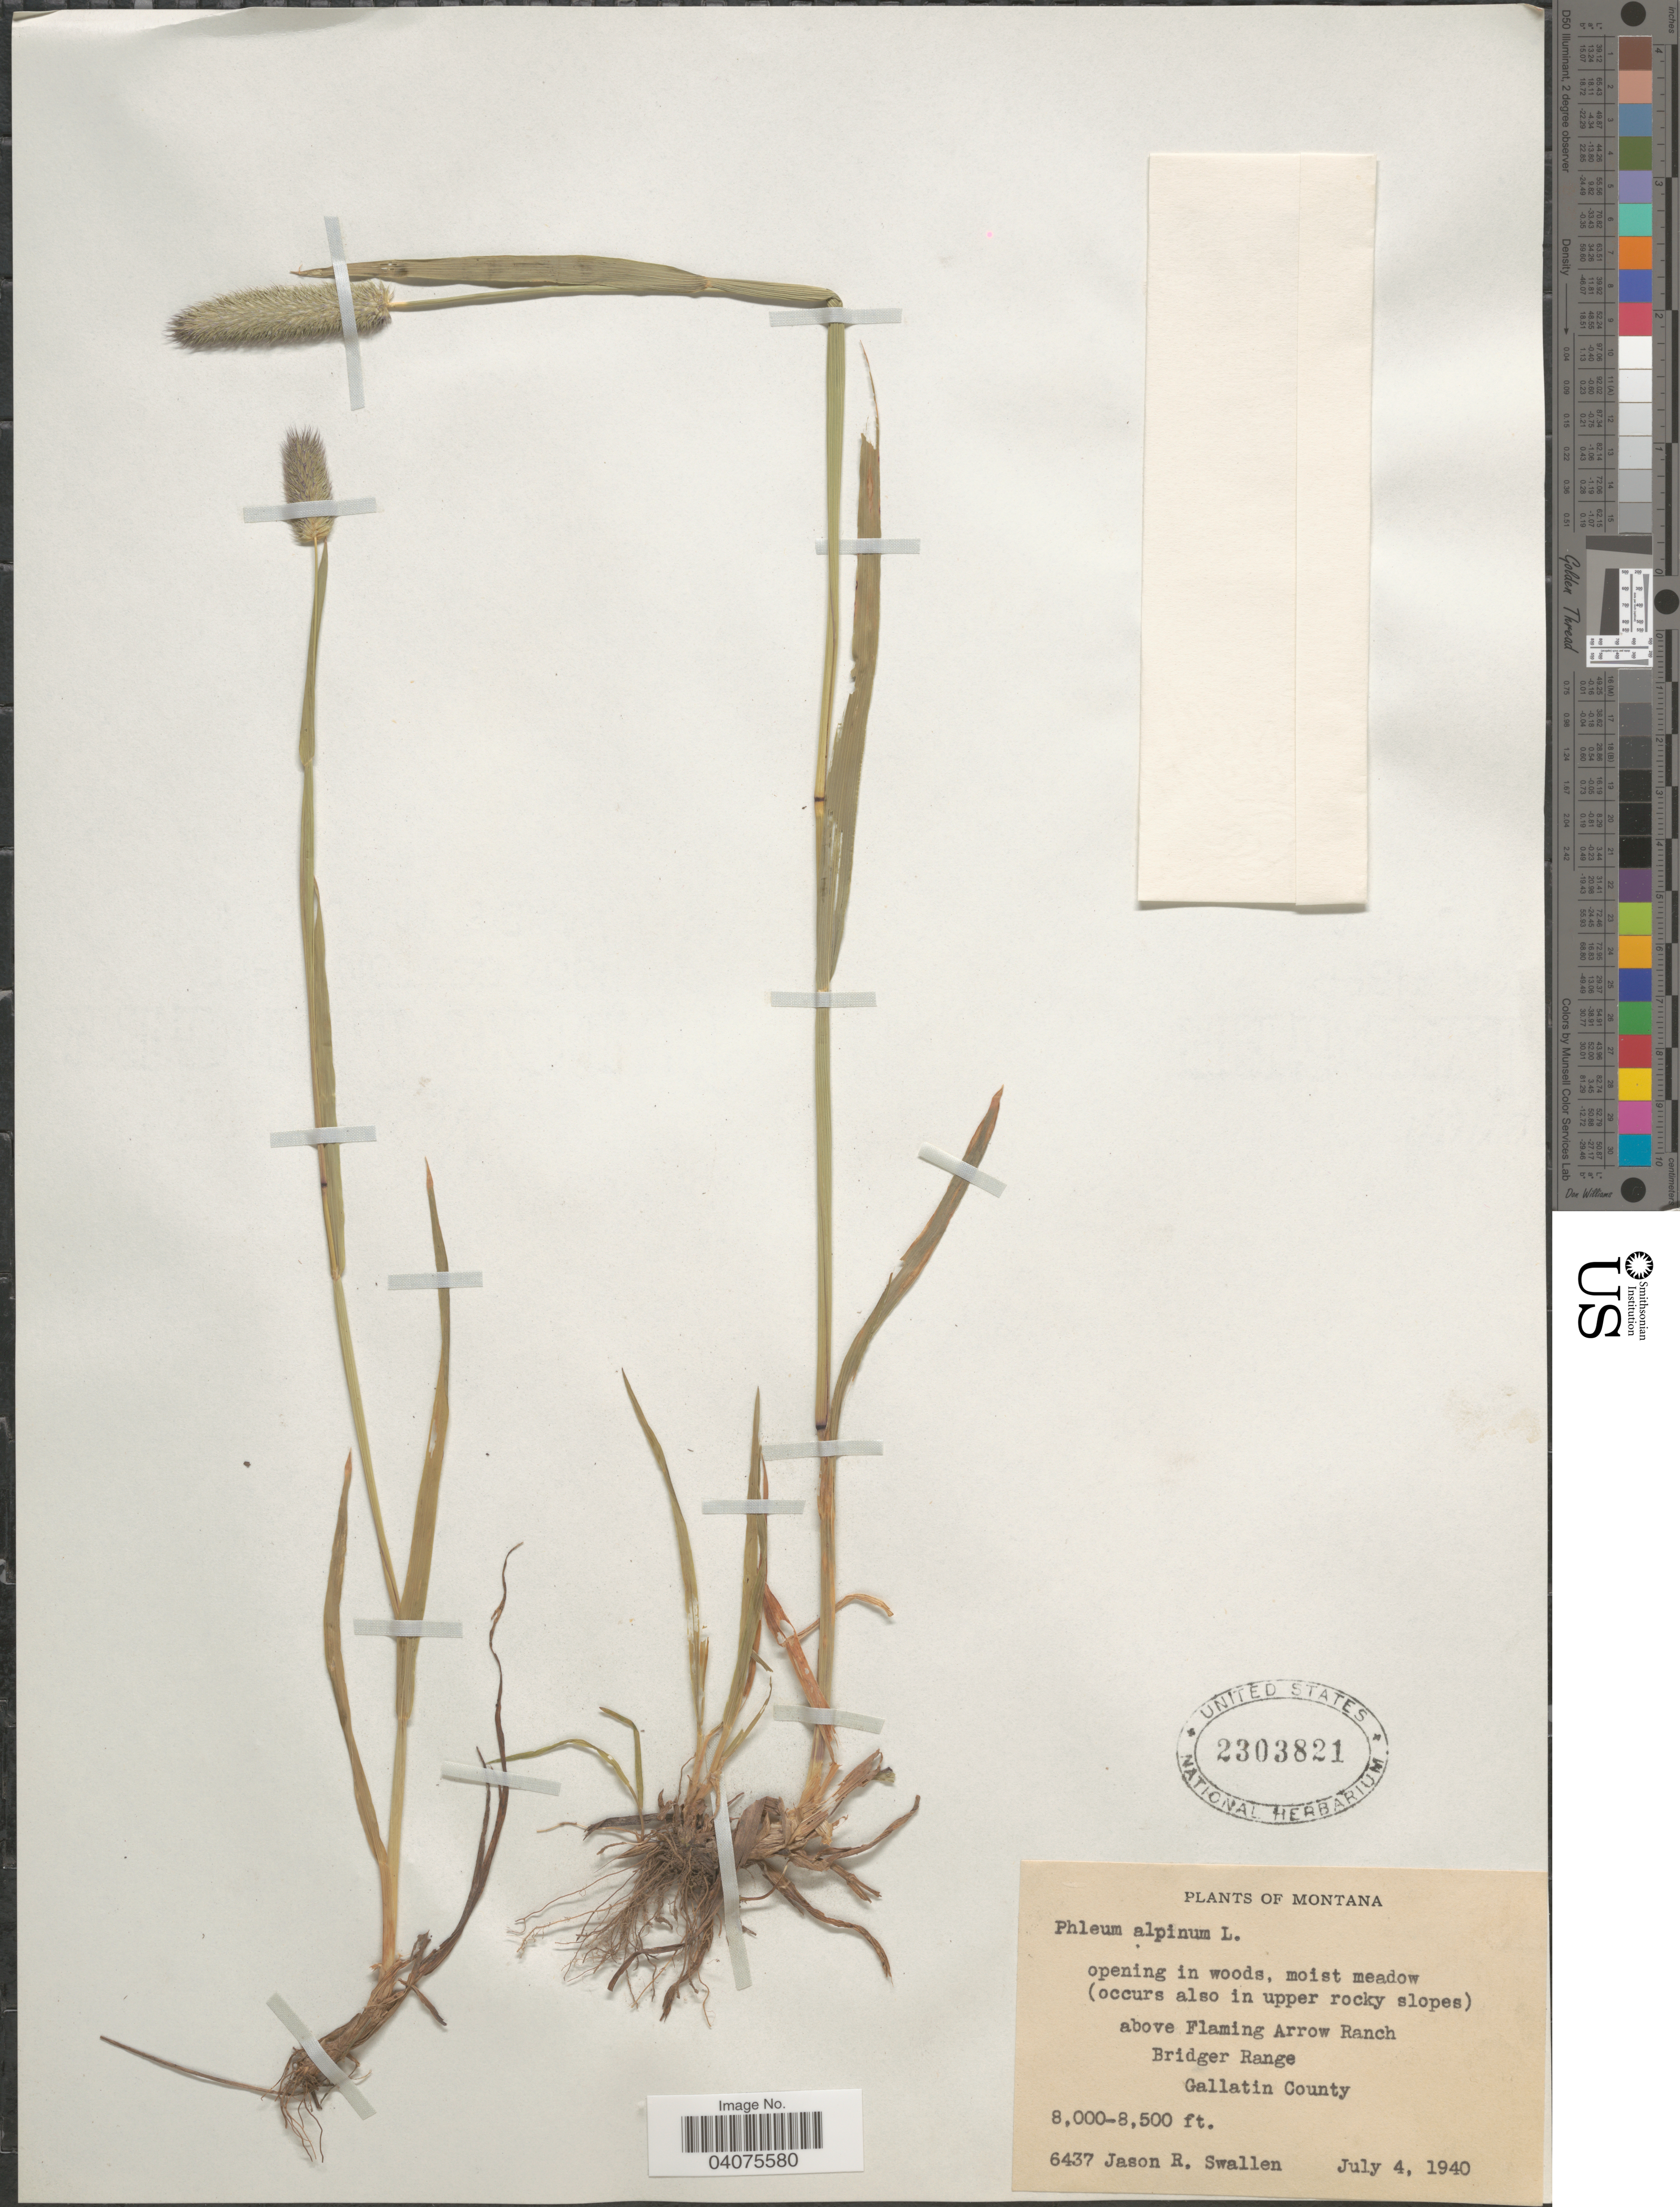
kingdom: Plantae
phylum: Tracheophyta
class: Liliopsida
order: Poales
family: Poaceae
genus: Phleum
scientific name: Phleum alpinum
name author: L.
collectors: J. R. Swallen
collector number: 6437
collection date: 1940-07-04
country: United States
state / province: Montana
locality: Above Flaming Arrow Ranch. Bridger Range. Gallatin County.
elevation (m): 2438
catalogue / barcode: US 2303821